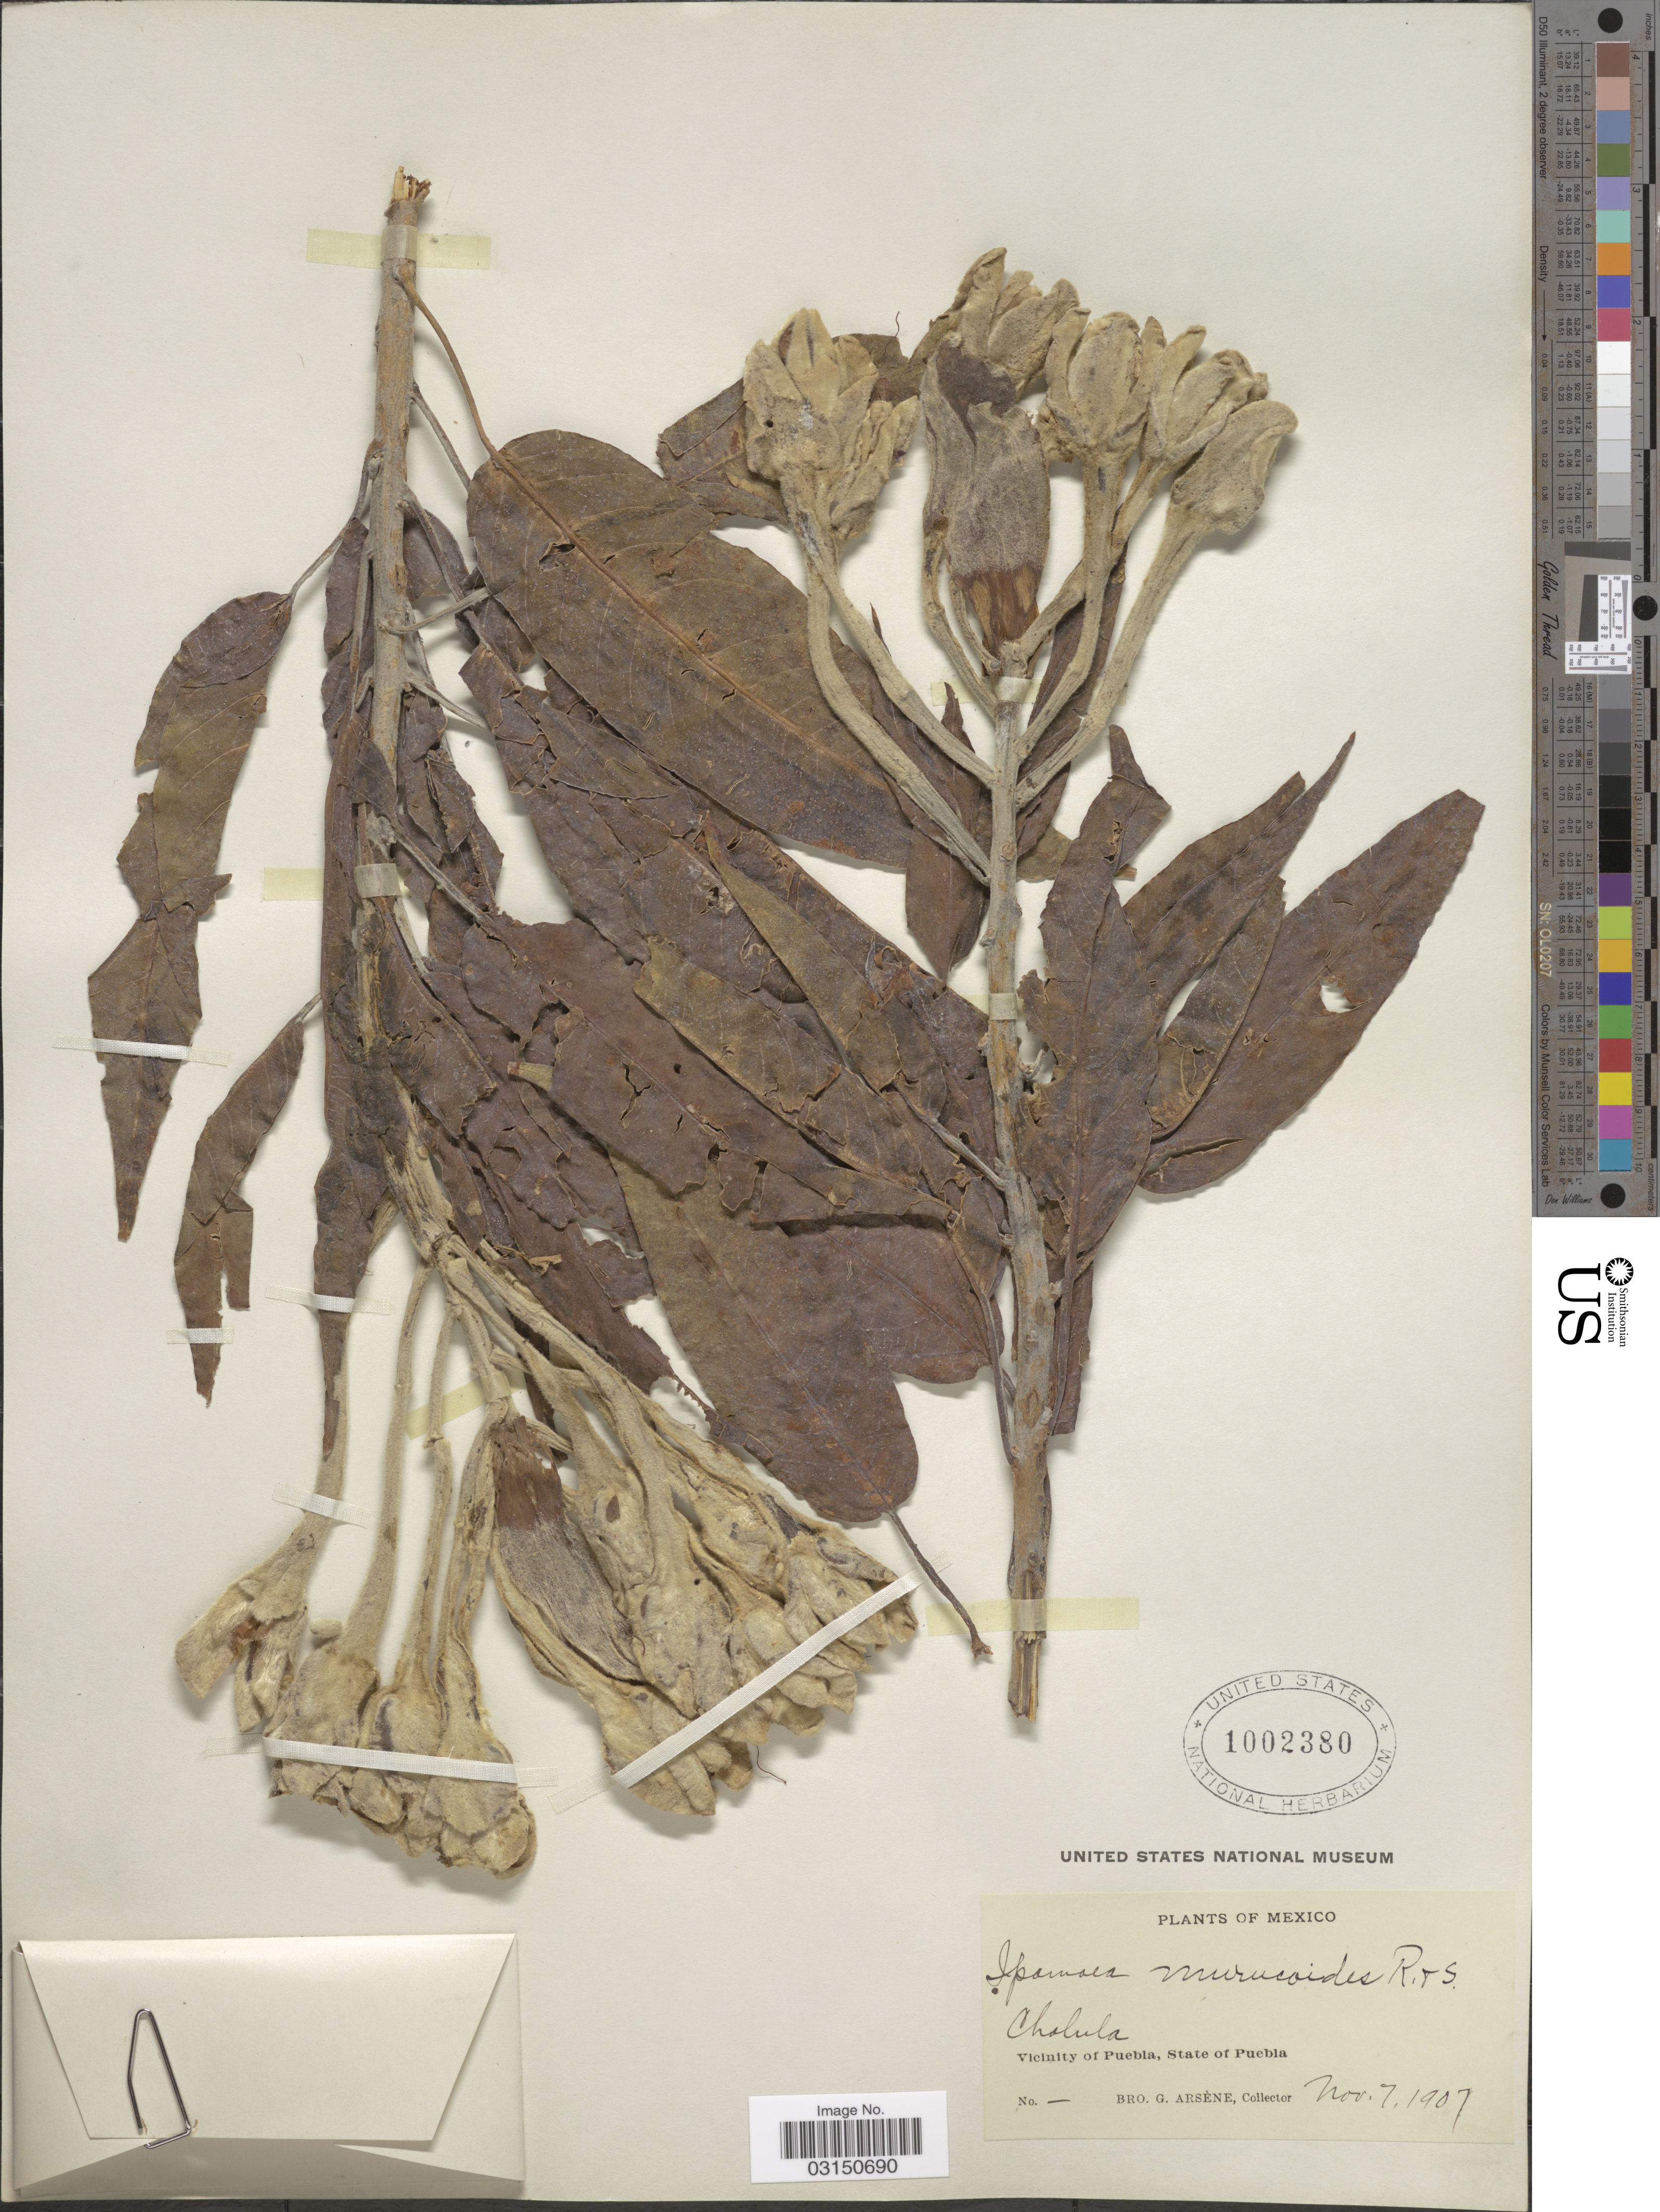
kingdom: Plantae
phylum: Tracheophyta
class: Magnoliopsida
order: Solanales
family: Convolvulaceae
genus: Ipomoea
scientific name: Ipomoea murucoides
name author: Roem. & Schult.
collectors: Bro. G. Arsène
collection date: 1907-11-07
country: Mexico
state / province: Puebla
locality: Cholula. Vicinity of Puebla.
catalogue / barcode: US 1002380